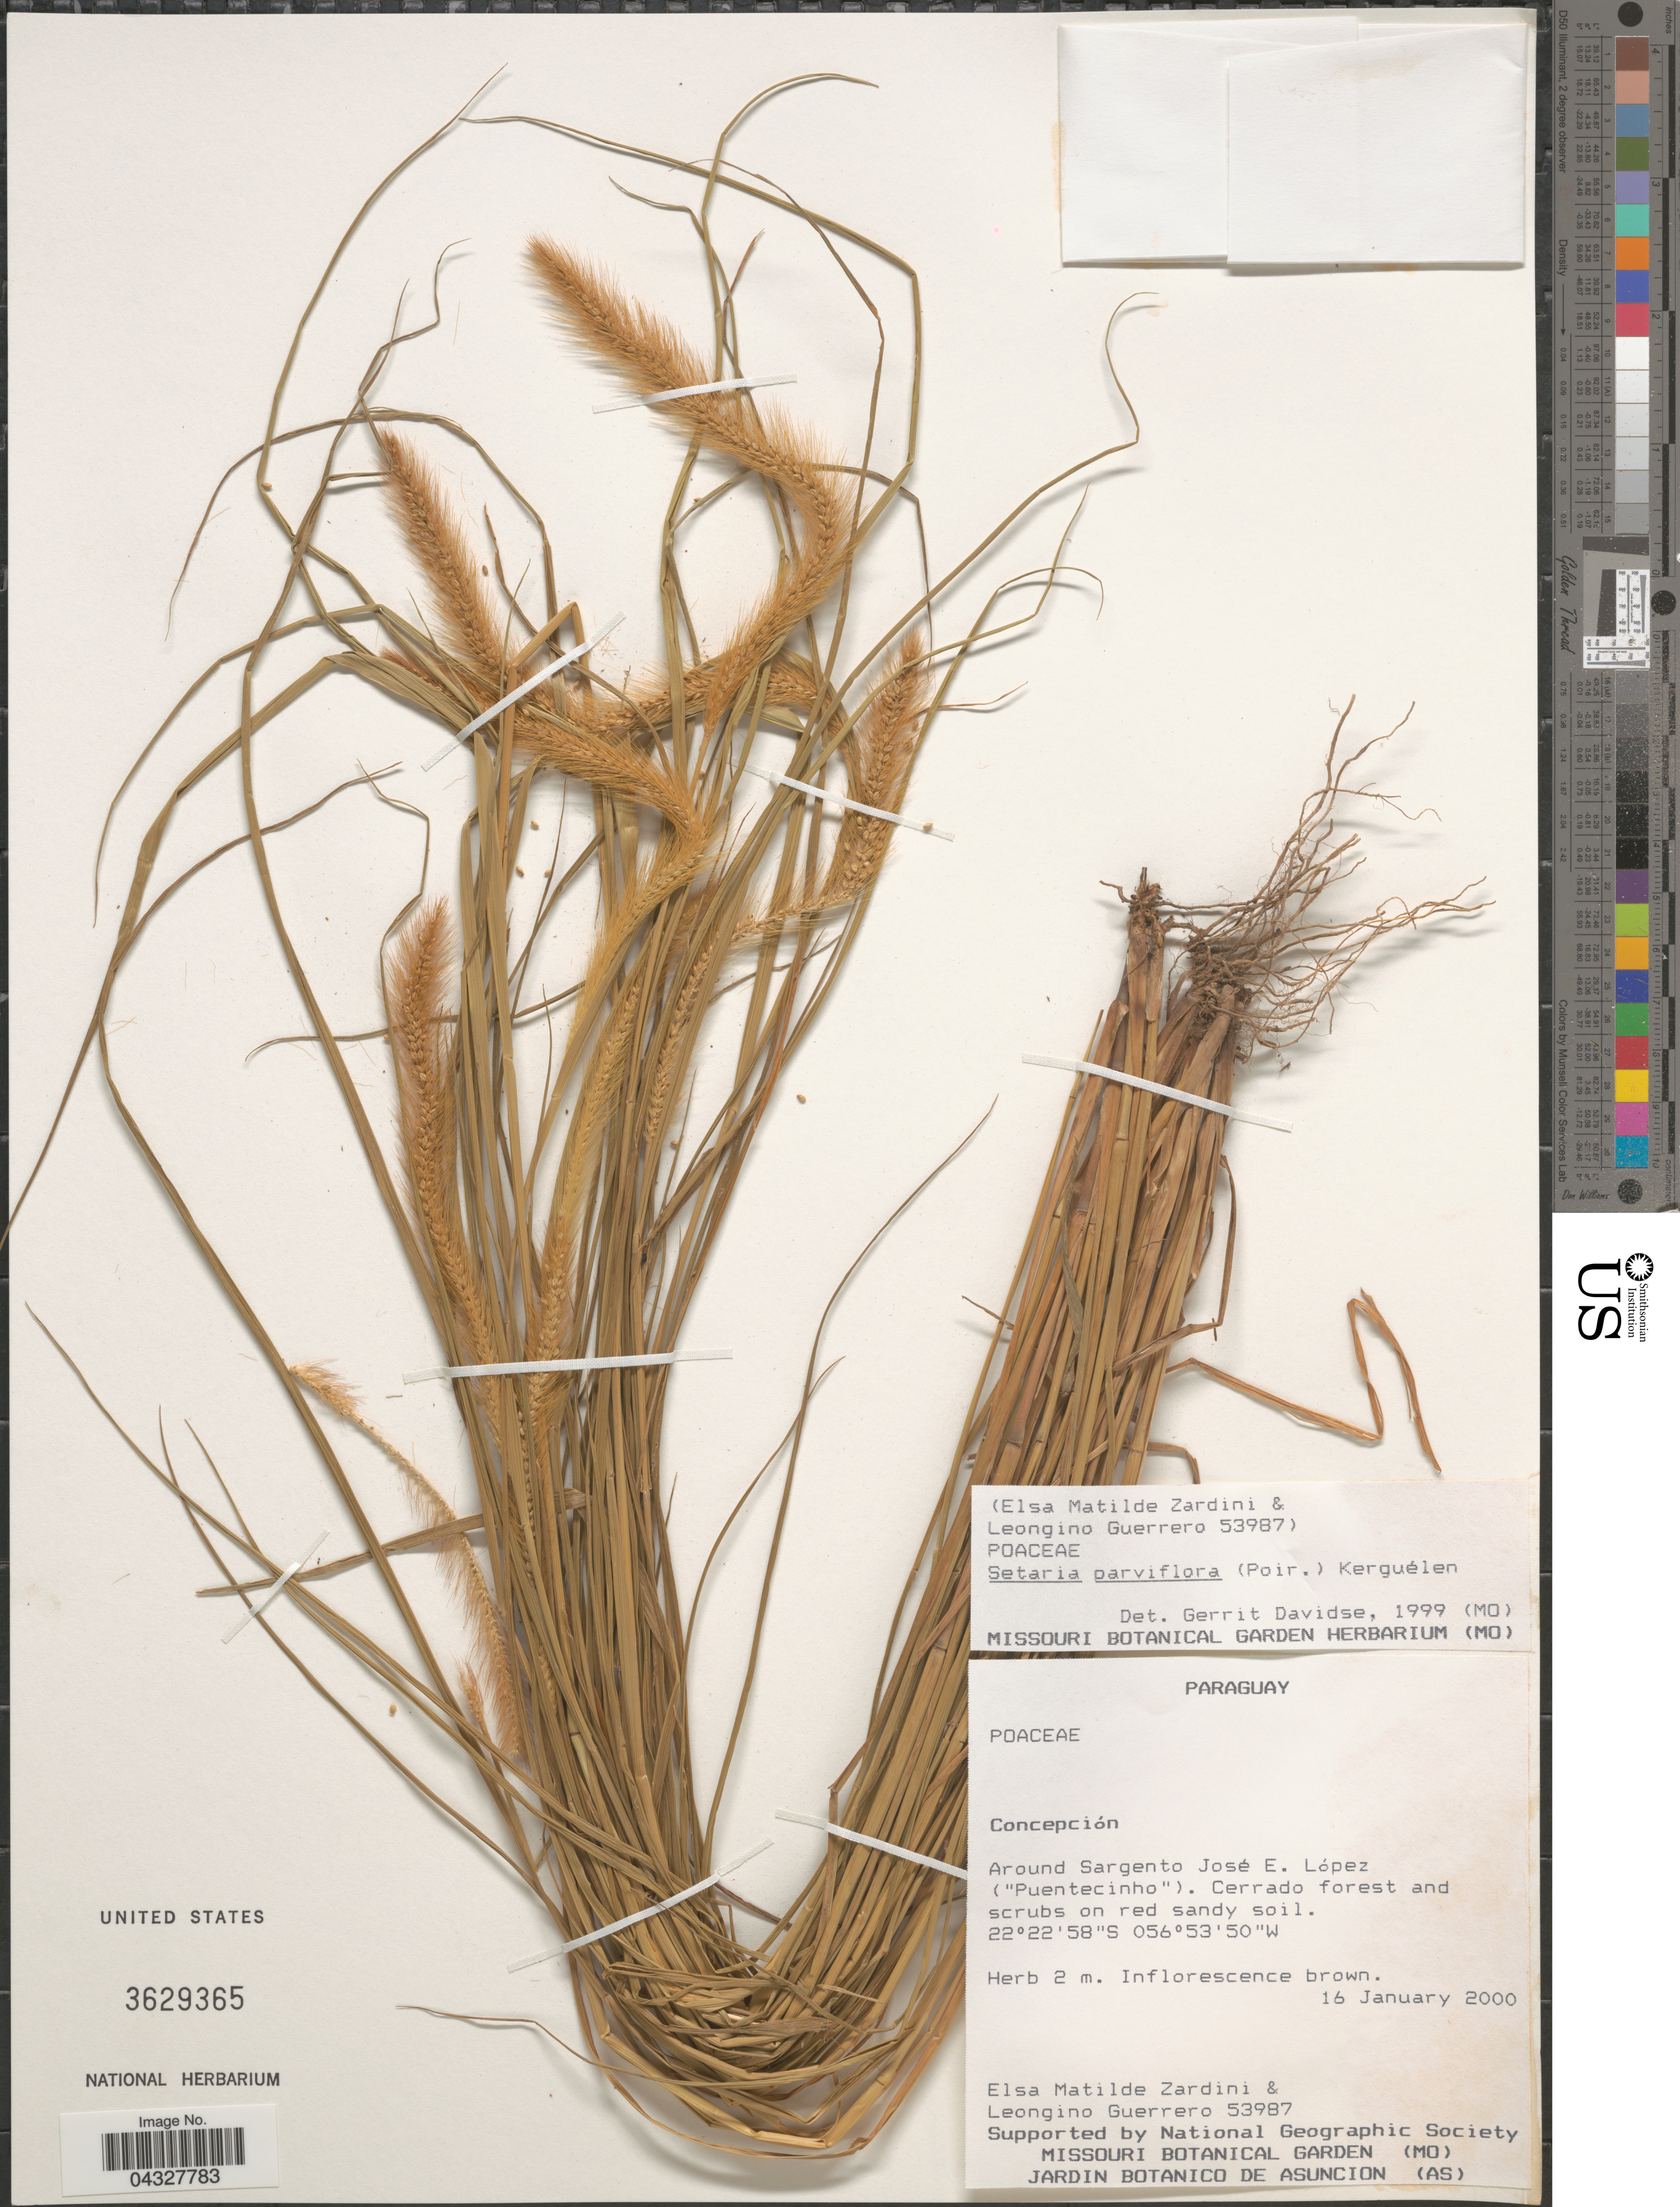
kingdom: Plantae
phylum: Tracheophyta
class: Liliopsida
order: Poales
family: Poaceae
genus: Setaria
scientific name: Setaria parviflora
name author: (Poir.) Kerguélen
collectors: E. M. Zardini & L. Guerrero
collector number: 53987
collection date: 2000-01-16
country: Paraguay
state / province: Concepcion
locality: Around Sargento José E. López ("Puentecinho").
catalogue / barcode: US 3629365